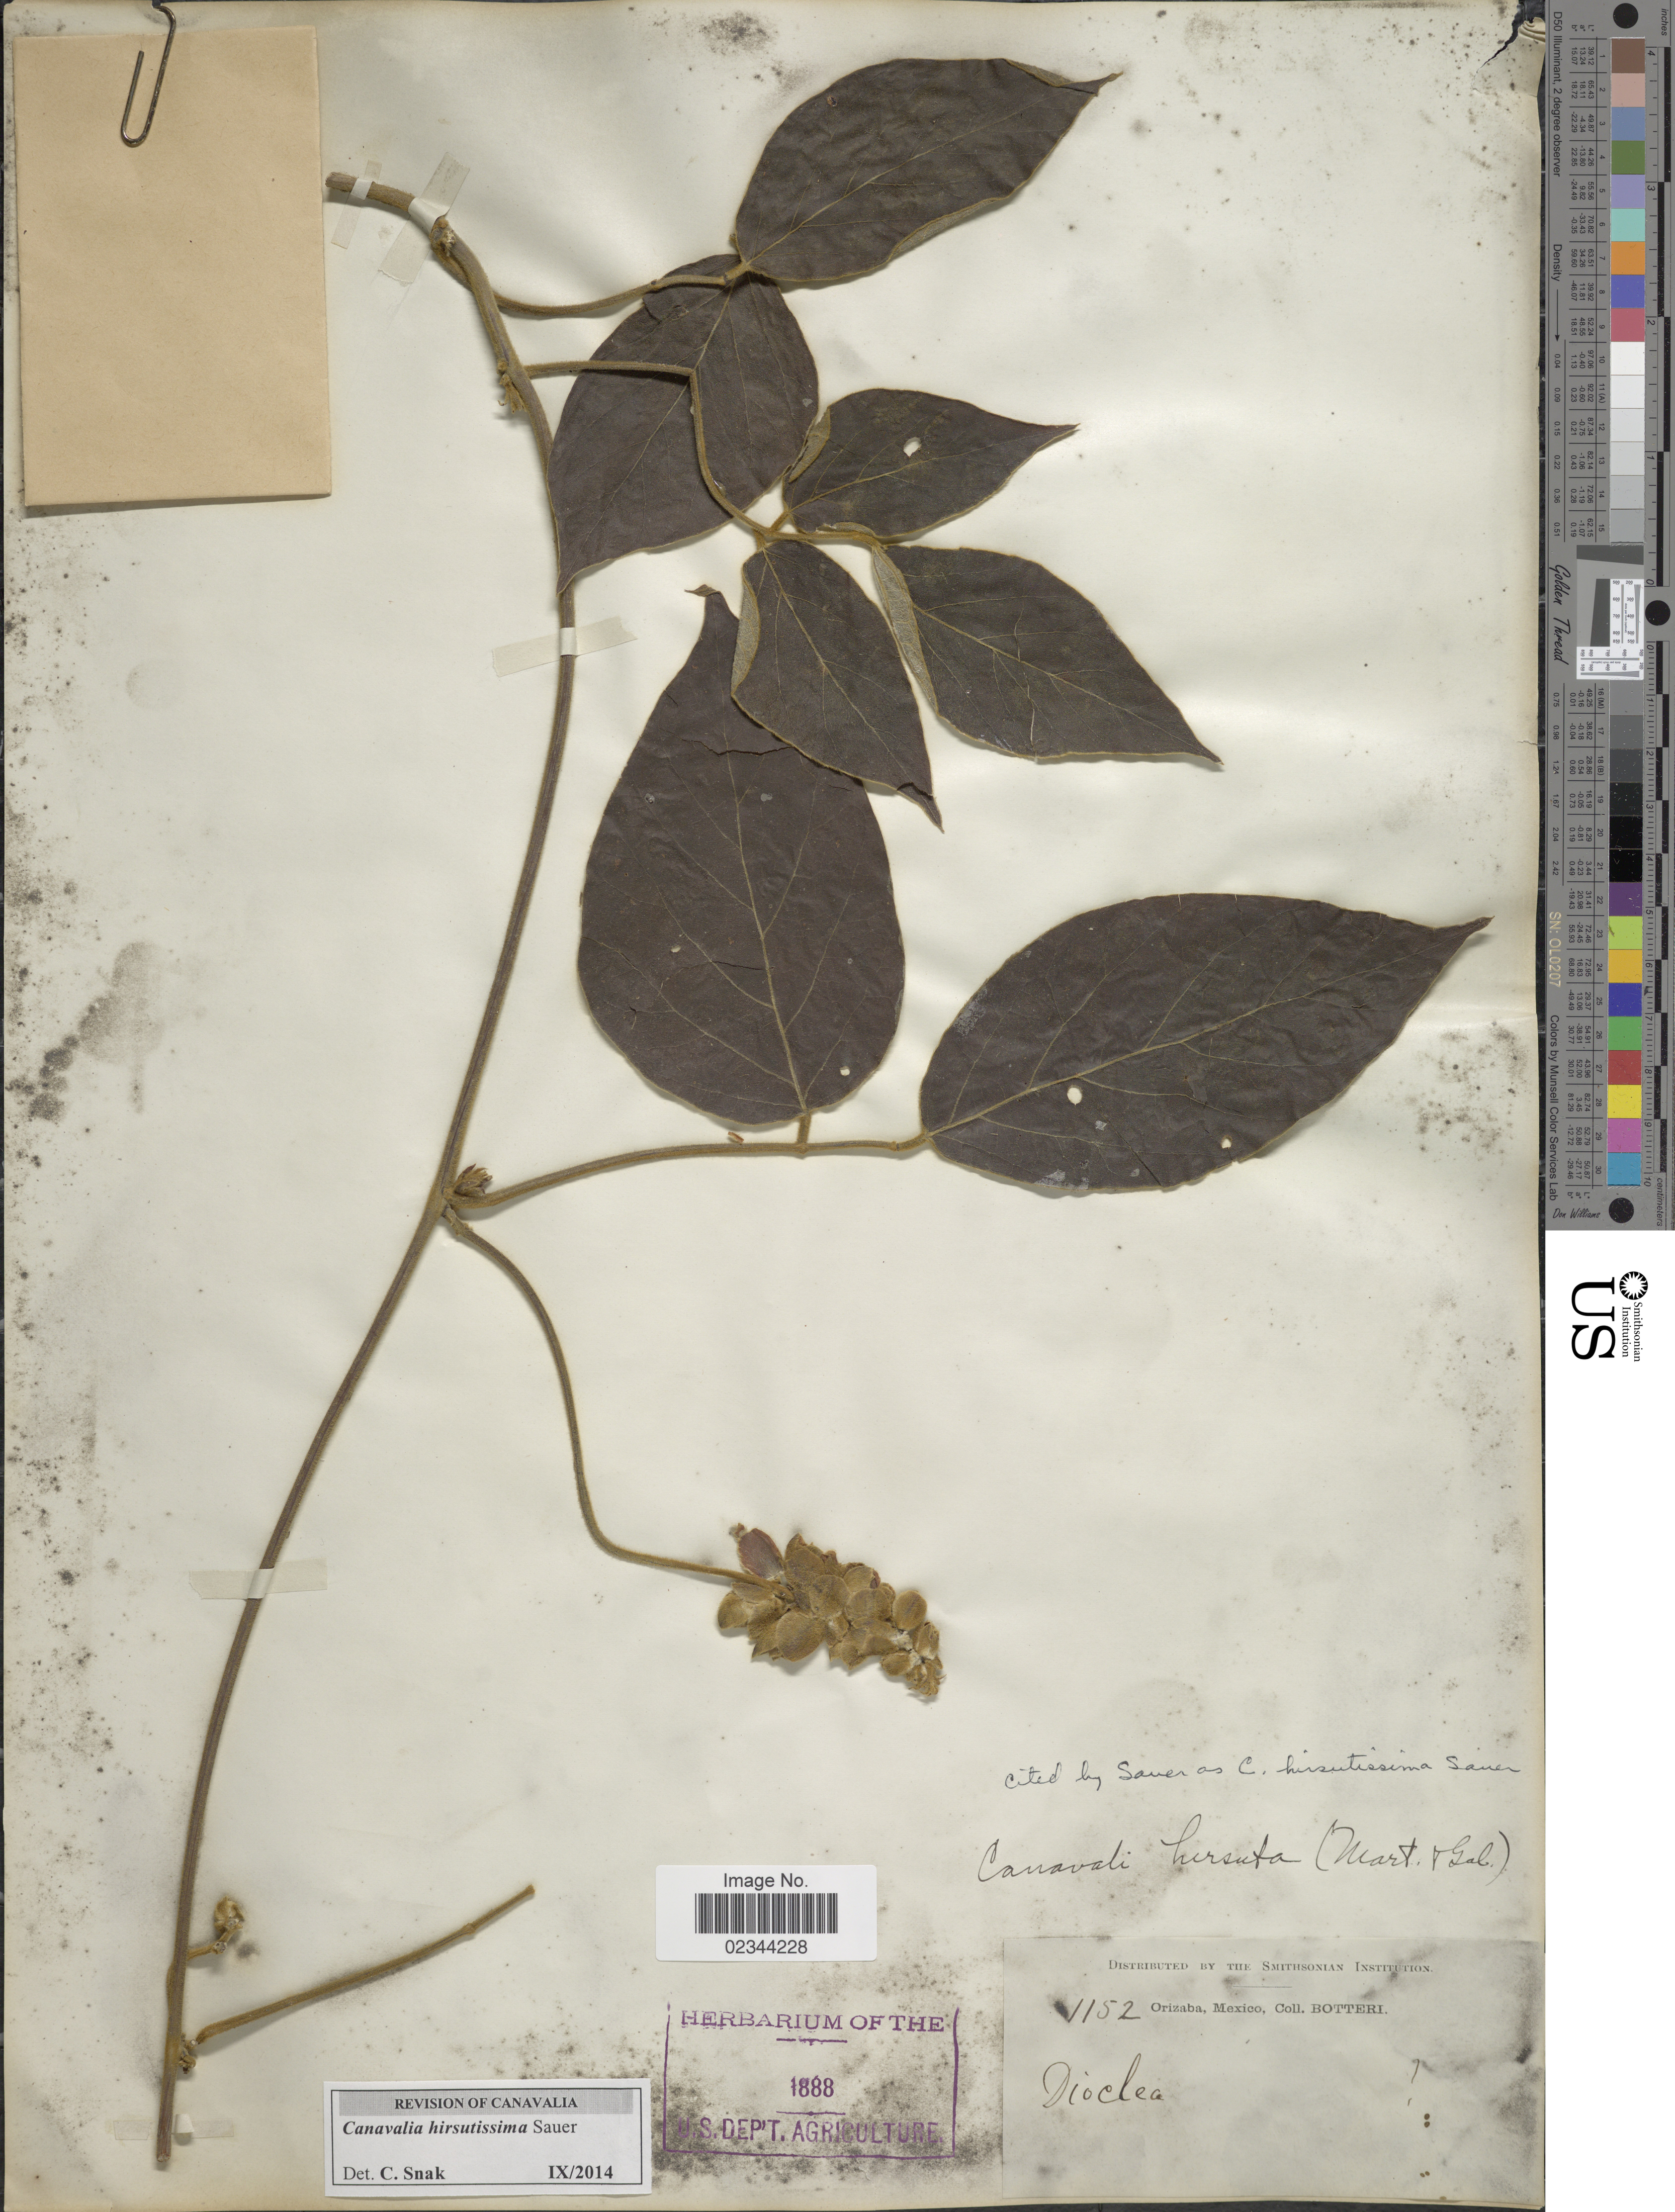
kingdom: Plantae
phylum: Tracheophyta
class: Magnoliopsida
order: Fabales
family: Fabaceae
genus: Canavalia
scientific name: Canavalia hirsutissima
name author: Sauer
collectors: -. Botteri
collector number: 1152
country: Mexico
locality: Orizaba